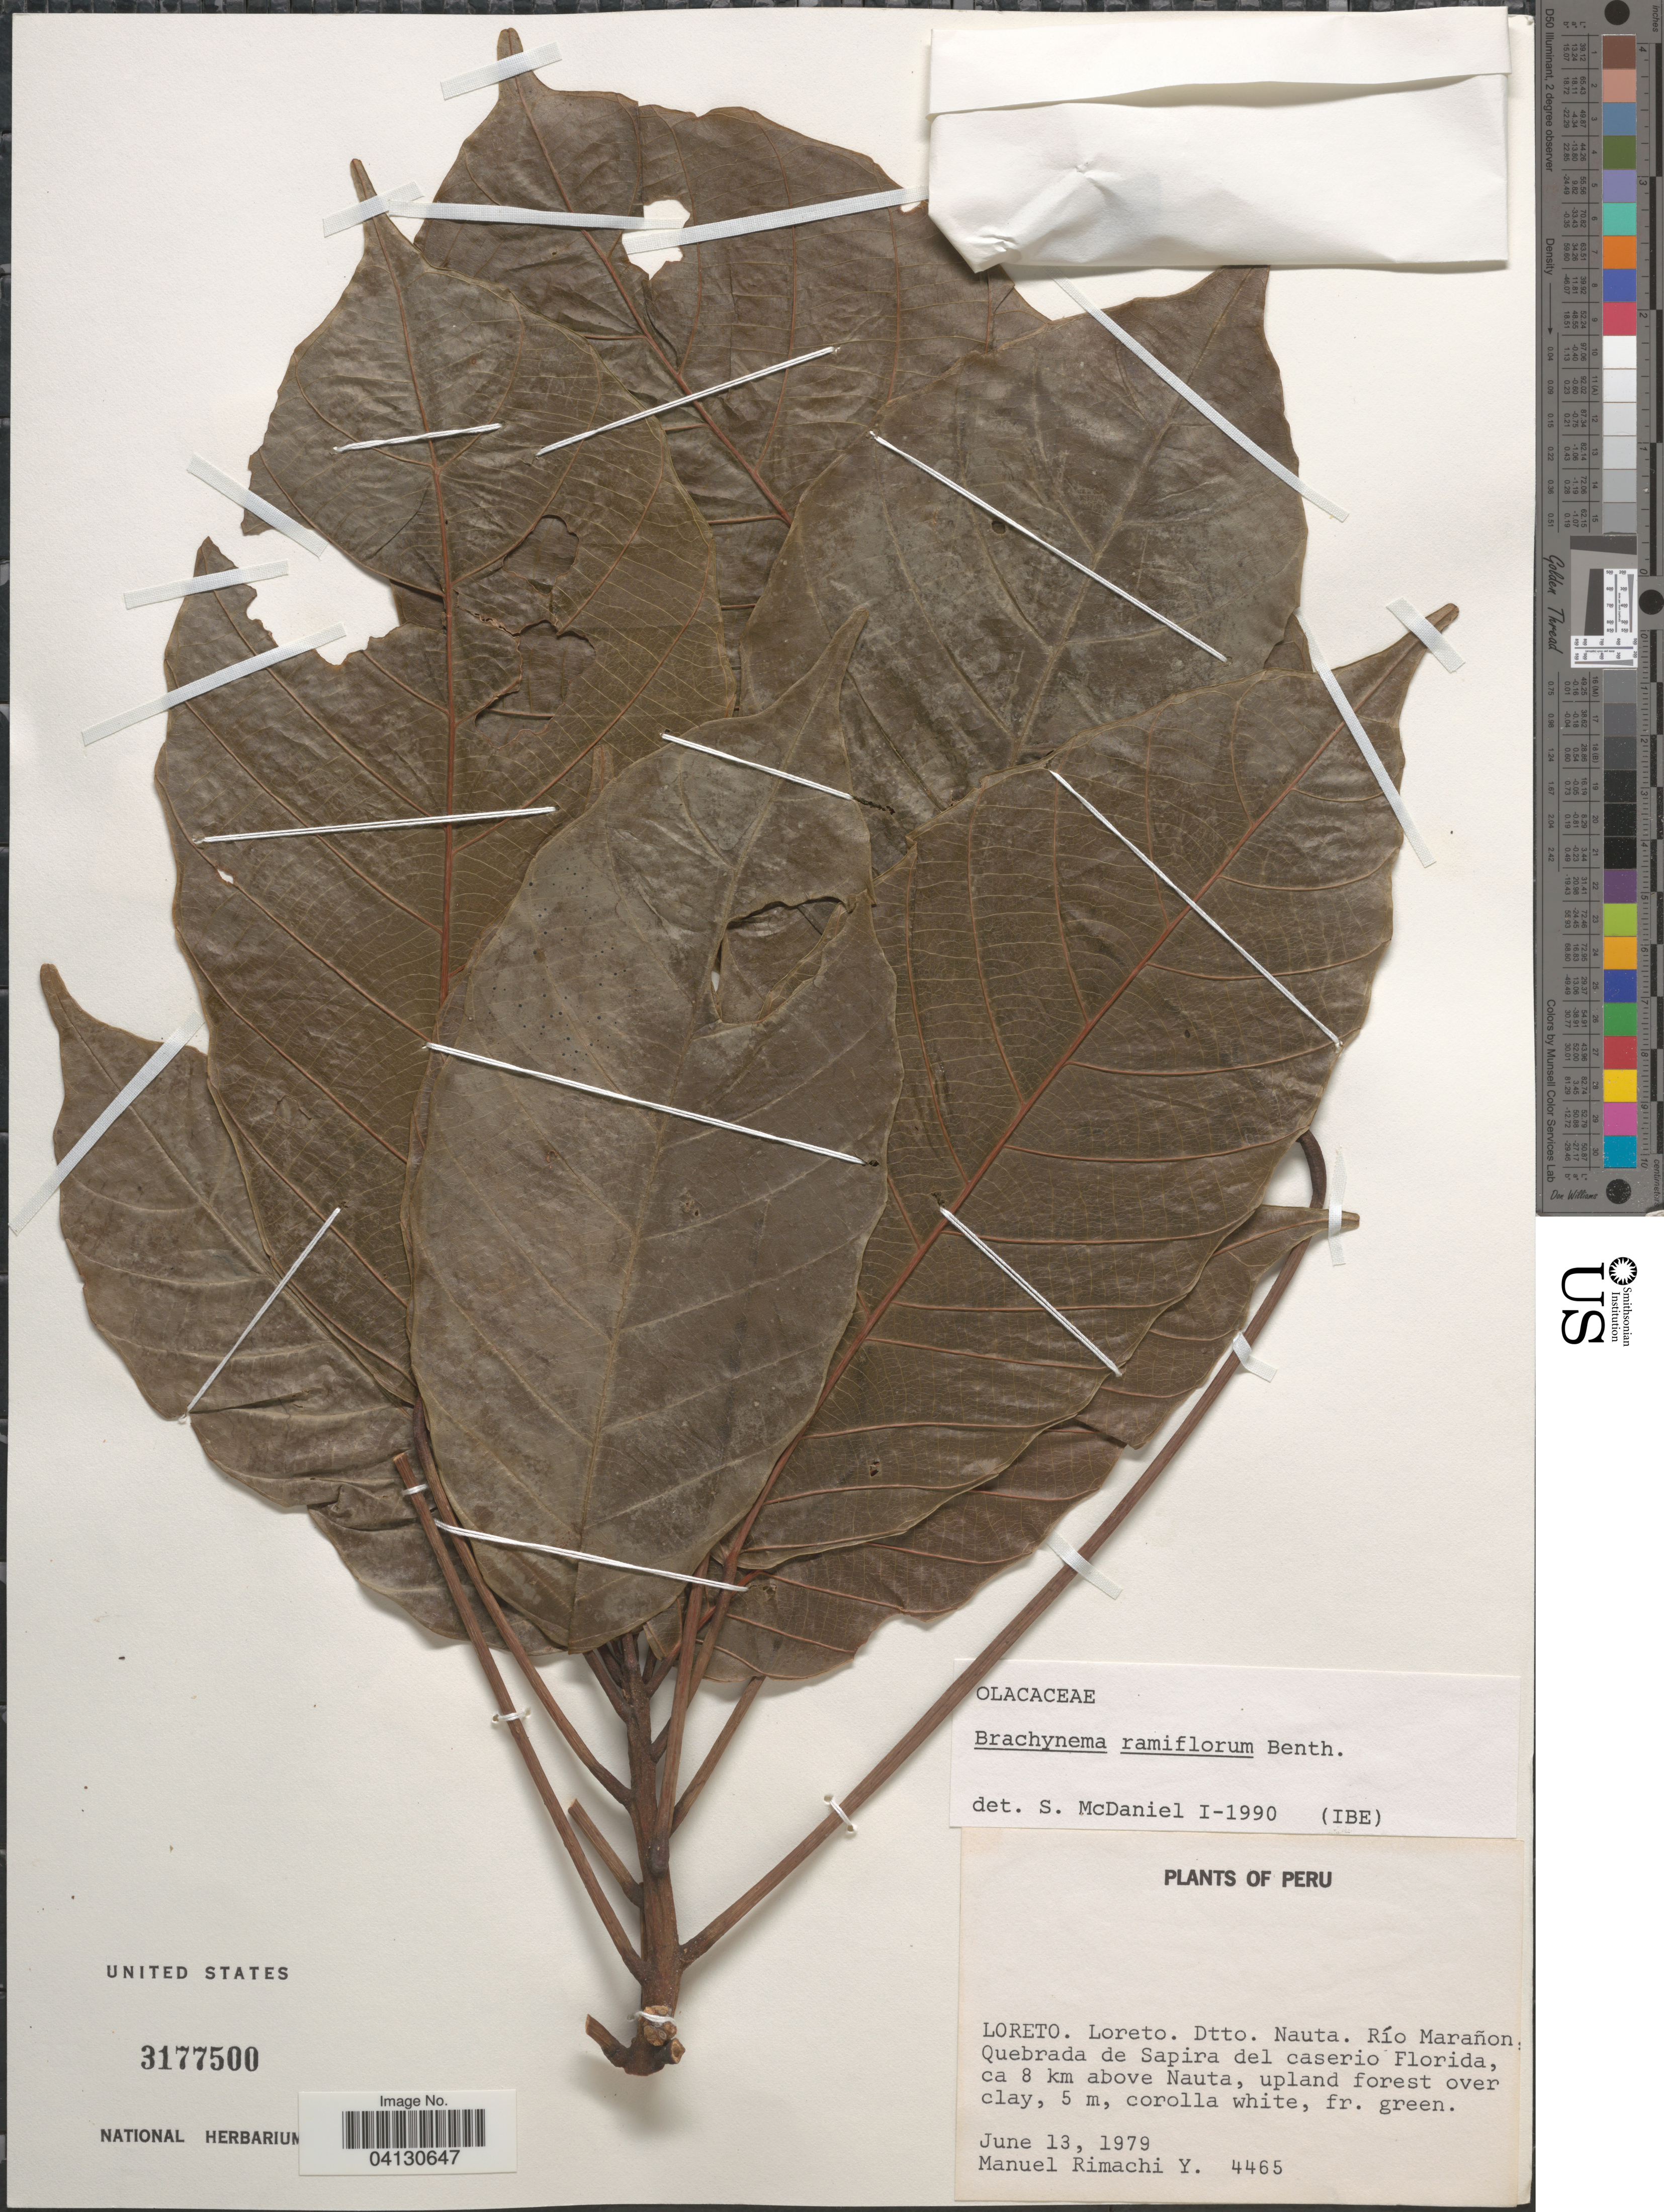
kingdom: Plantae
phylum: Tracheophyta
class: Magnoliopsida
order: Santalales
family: Erythropalaceae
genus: Brachynema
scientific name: Brachynema ramiflorum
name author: Benth.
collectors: M. Rimachi Y.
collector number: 4465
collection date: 1979-06-13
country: Peru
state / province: Loreto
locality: Dtto. Nauta. Río Marañon. Quebrada de Sapira del caserio Florida, ca 8 km above Nauta, upland forest over clay.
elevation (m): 5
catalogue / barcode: US 3177500